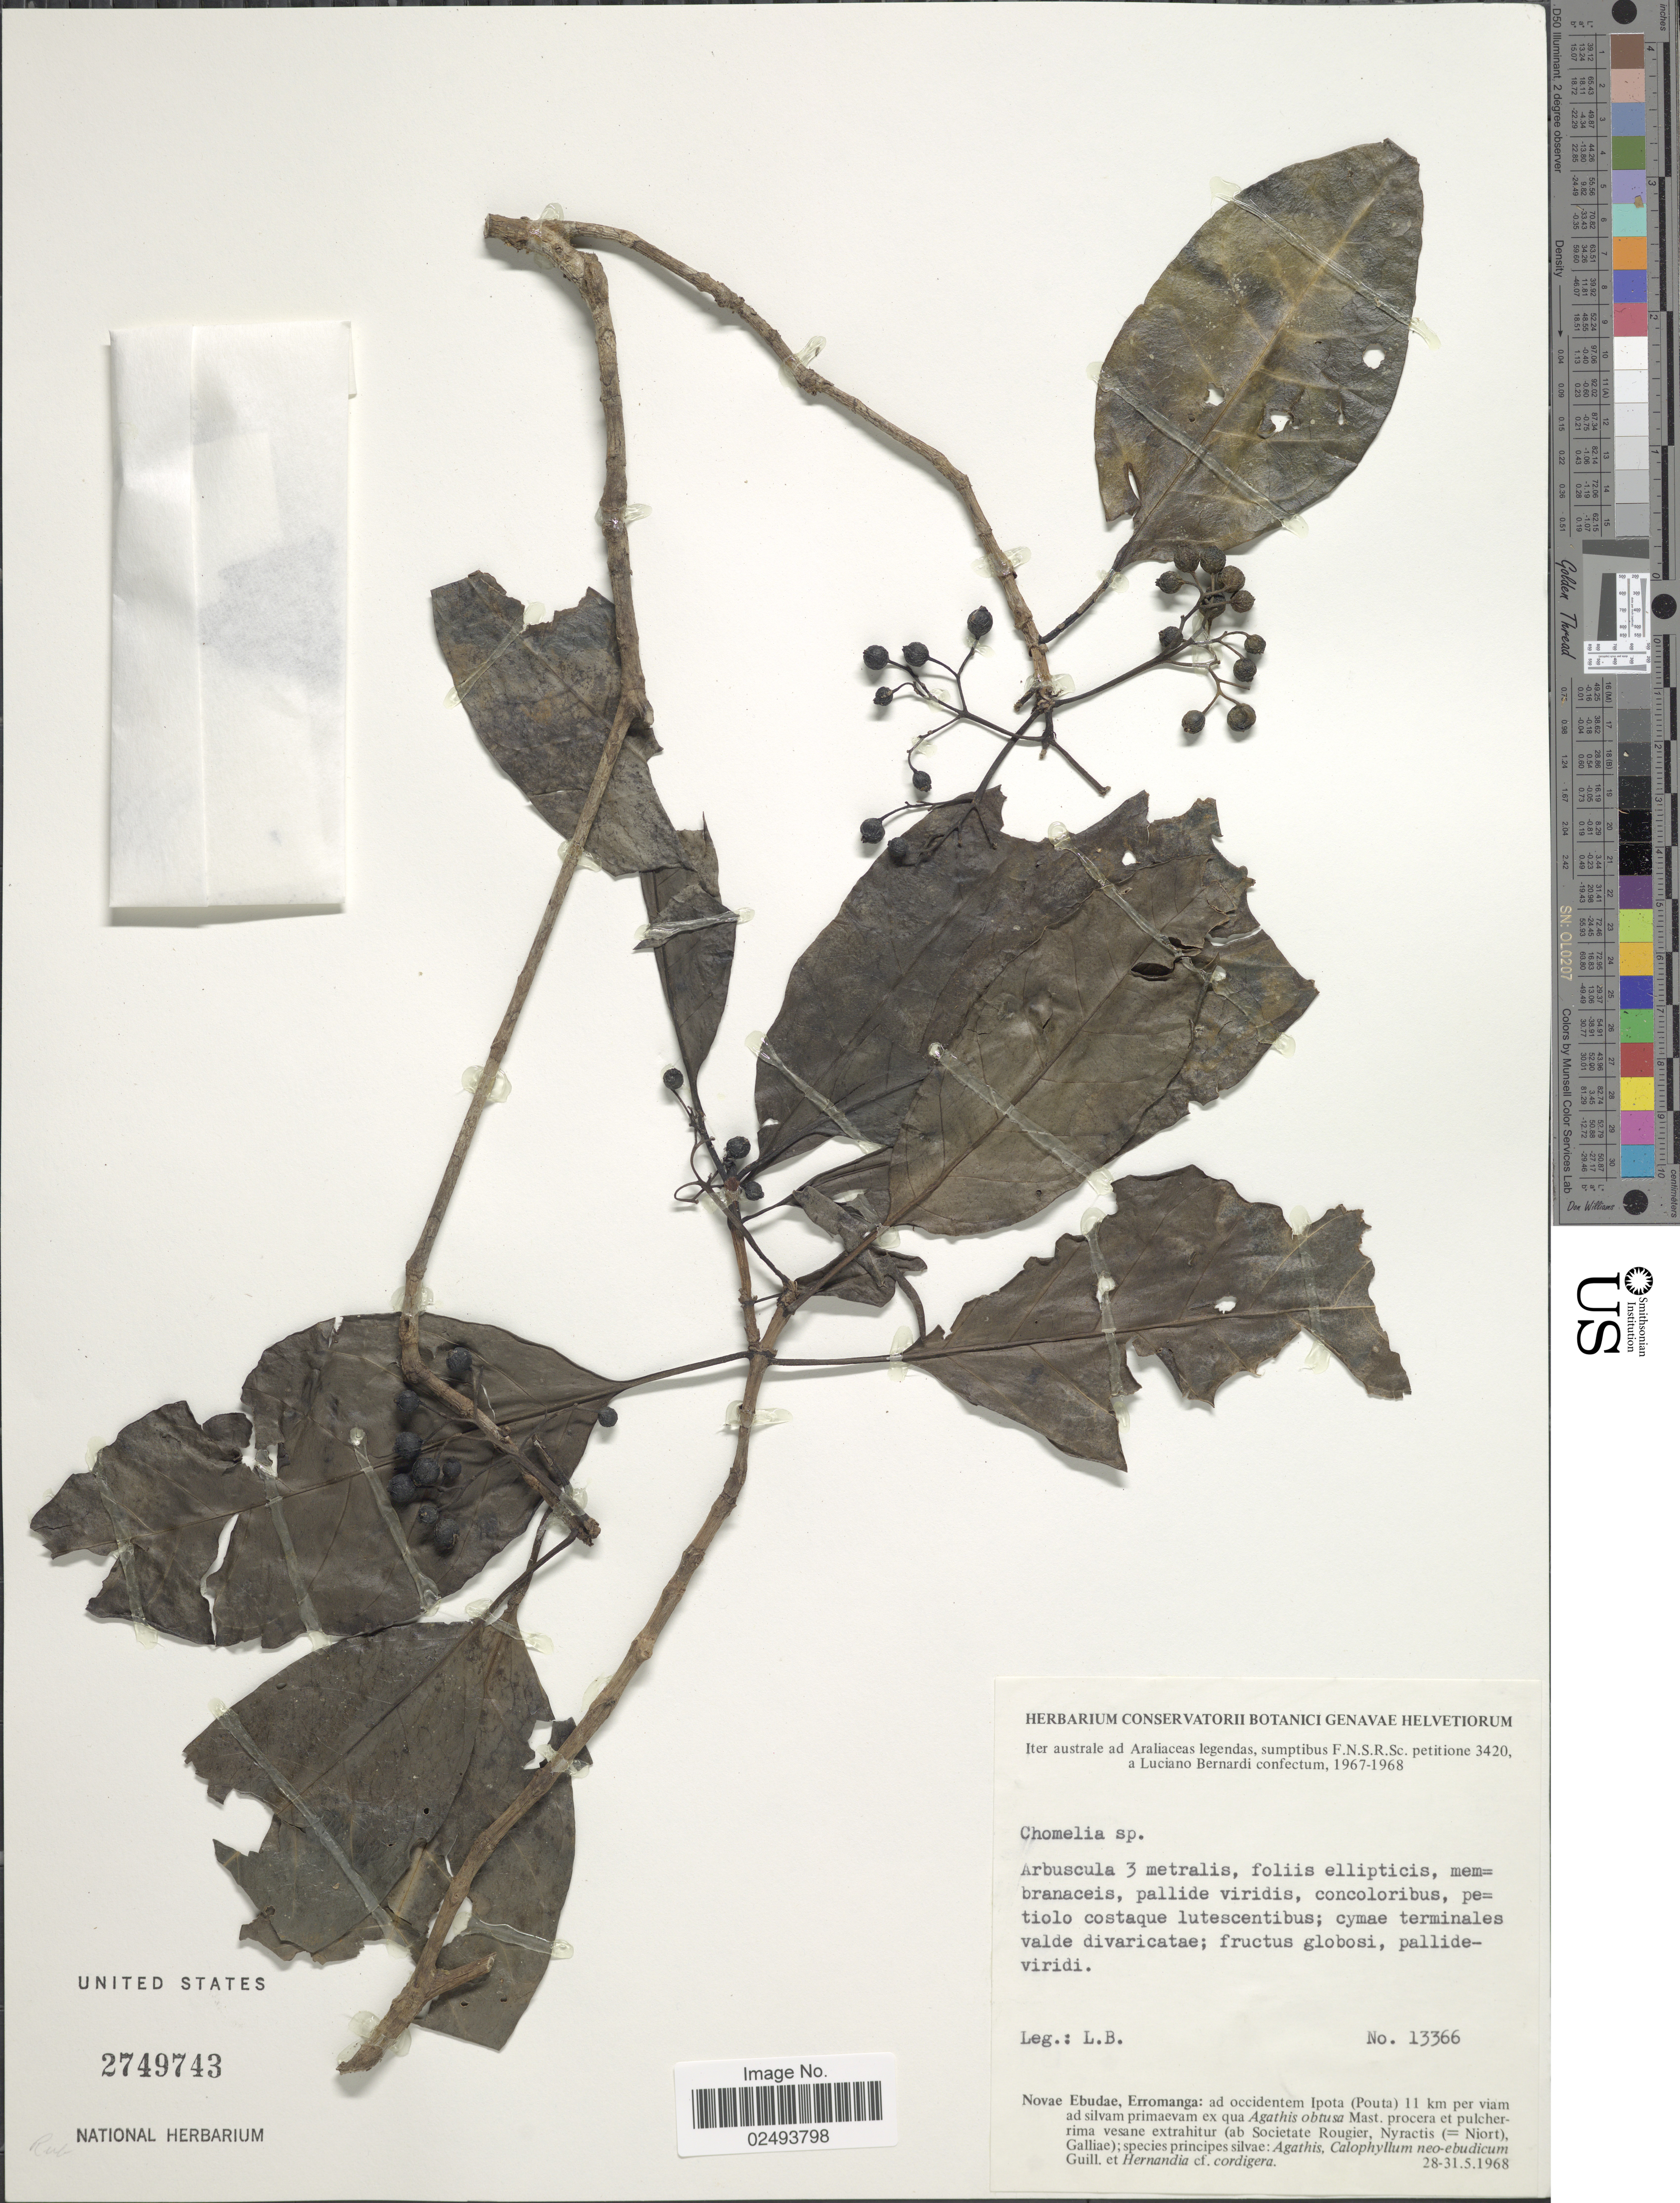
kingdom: Plantae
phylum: Tracheophyta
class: Magnoliopsida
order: Gentianales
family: Rubiaceae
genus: Tarenna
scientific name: Tarenna sp.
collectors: L. Bernardi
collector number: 13366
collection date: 1968-05-28/1968-05-31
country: Vanuatu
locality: Novae Ebudae, Erromanga: ad occidentem Ipota (Pouta) 11 km per viam ad silvam primaevam. Iter uastrale ad Araliaceas legendas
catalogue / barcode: US 2749743